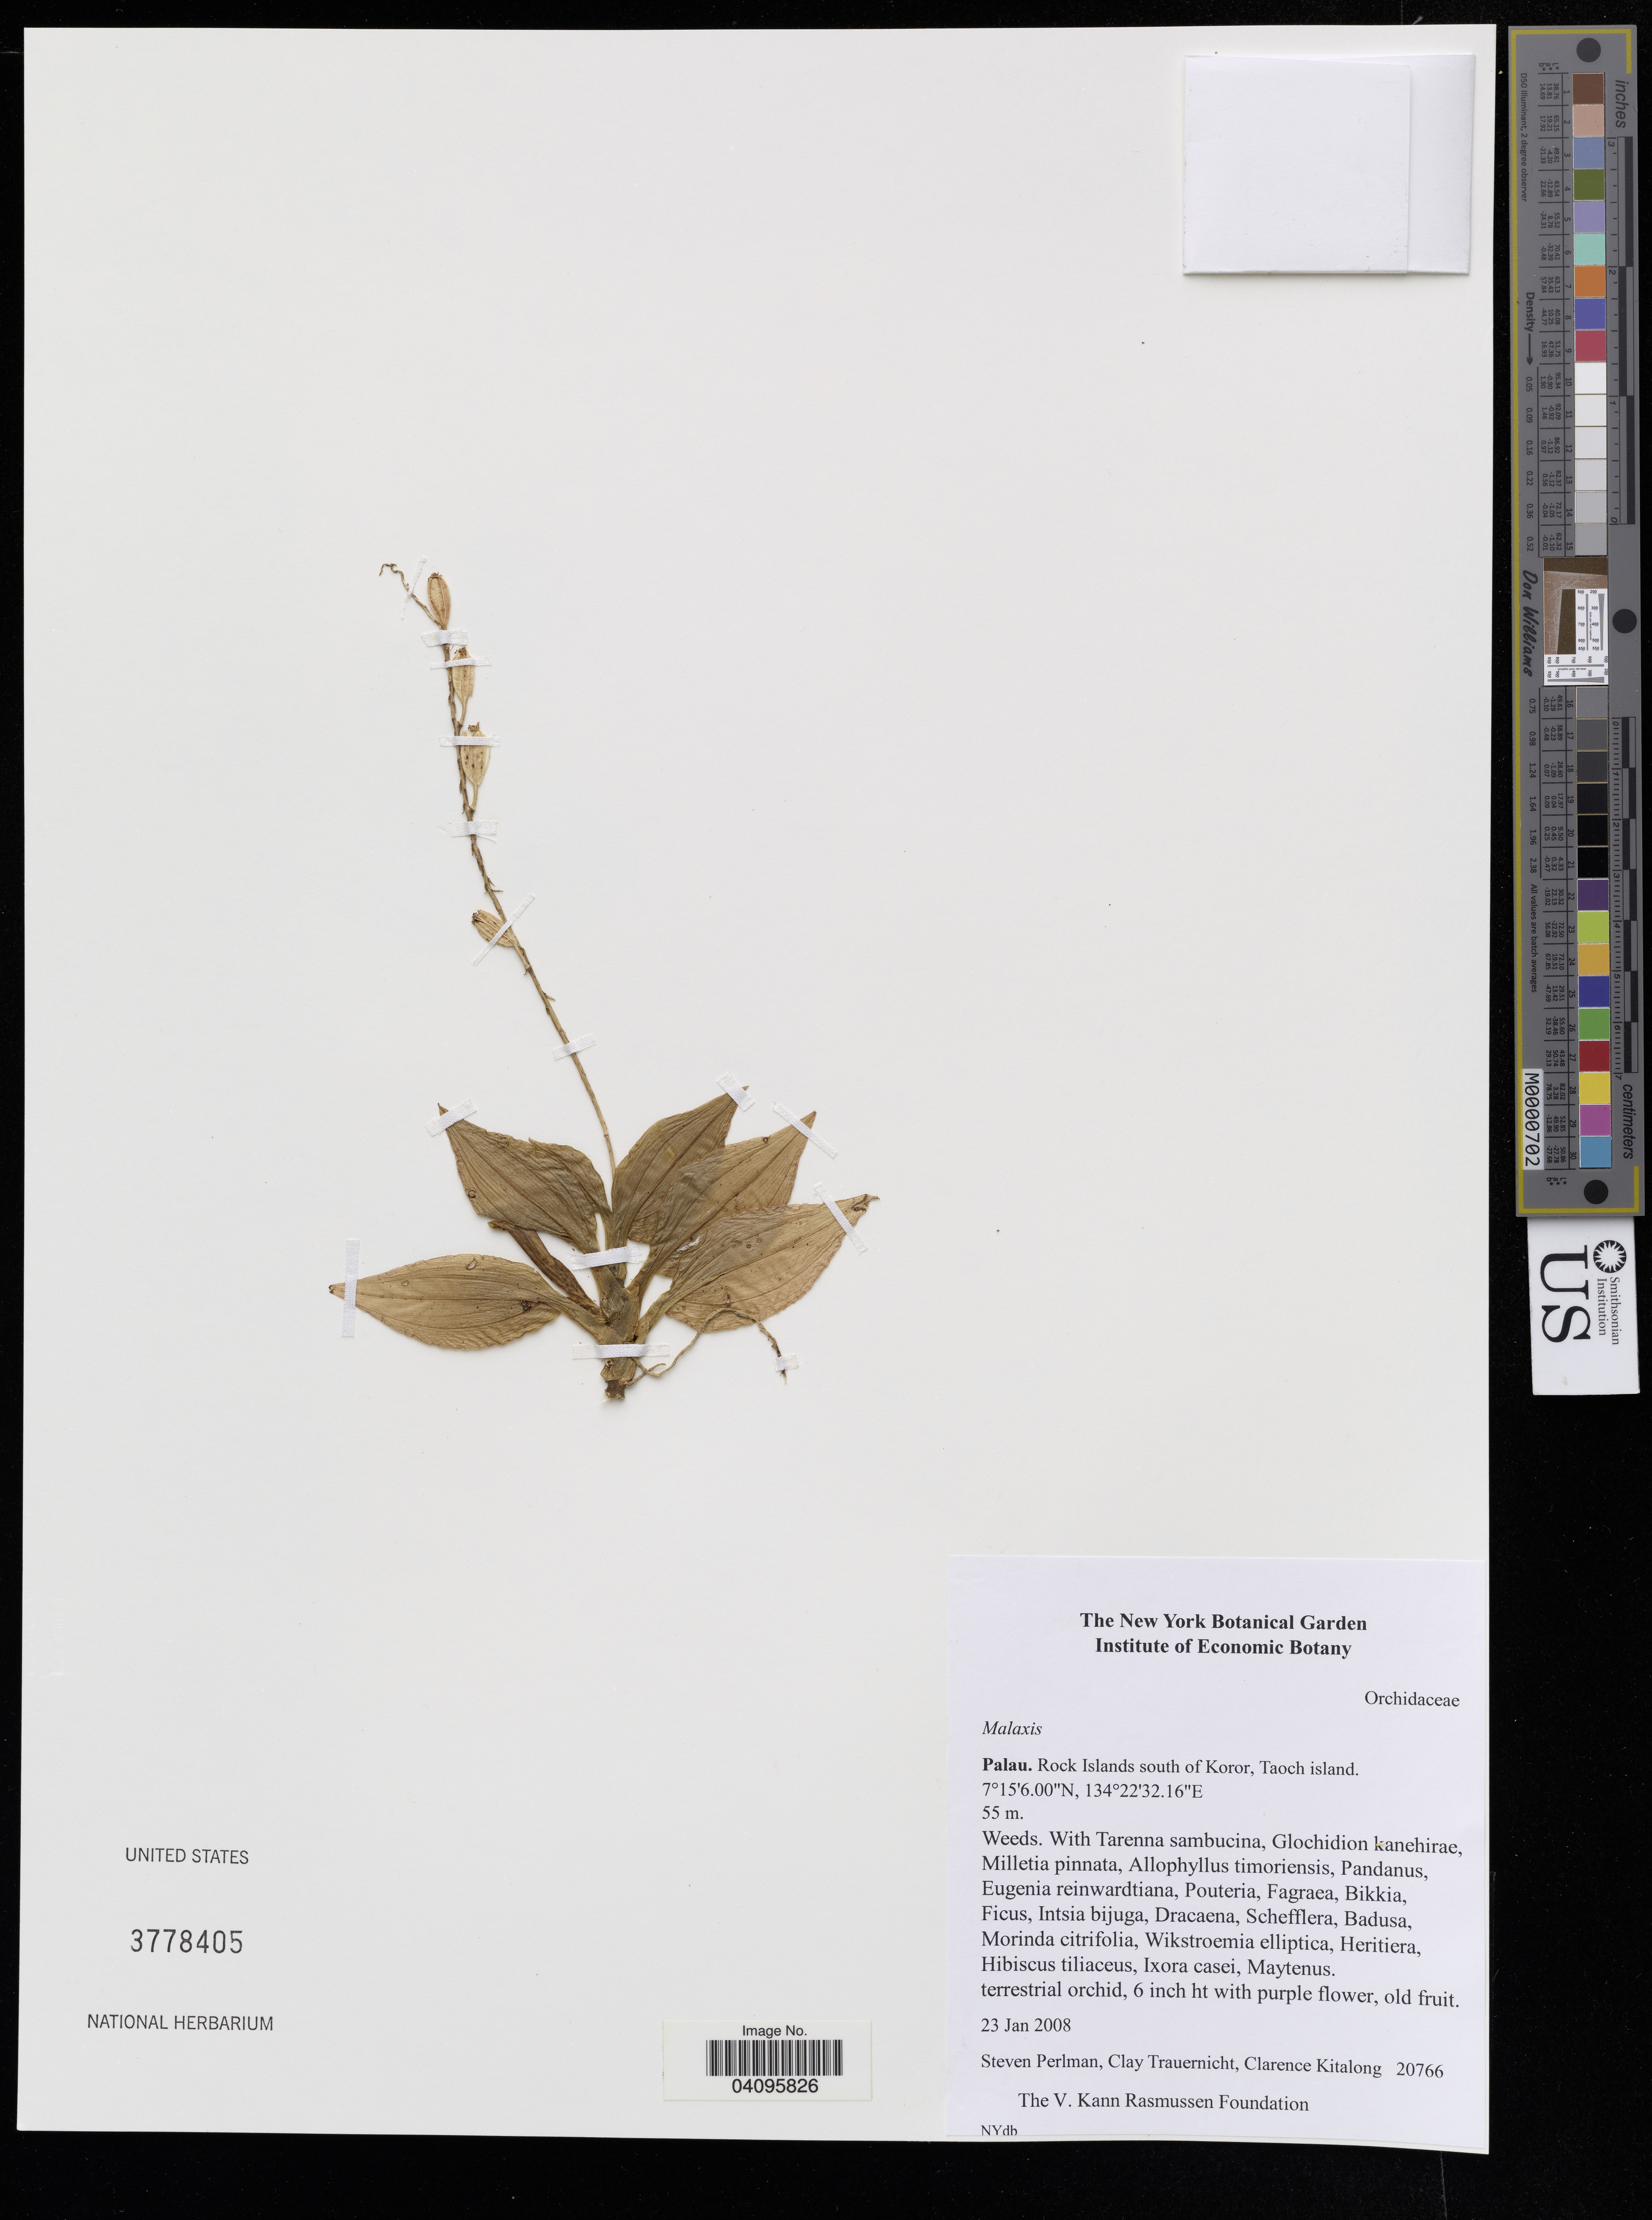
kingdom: Plantae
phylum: Tracheophyta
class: Liliopsida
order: Asparagales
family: Orchidaceae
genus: Malaxis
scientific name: Malaxis sp.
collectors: S. P. Perlman, C. Trauernicht & C. Kitalong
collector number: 20766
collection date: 2008-01-23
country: Belau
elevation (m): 55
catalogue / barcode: US 3778405